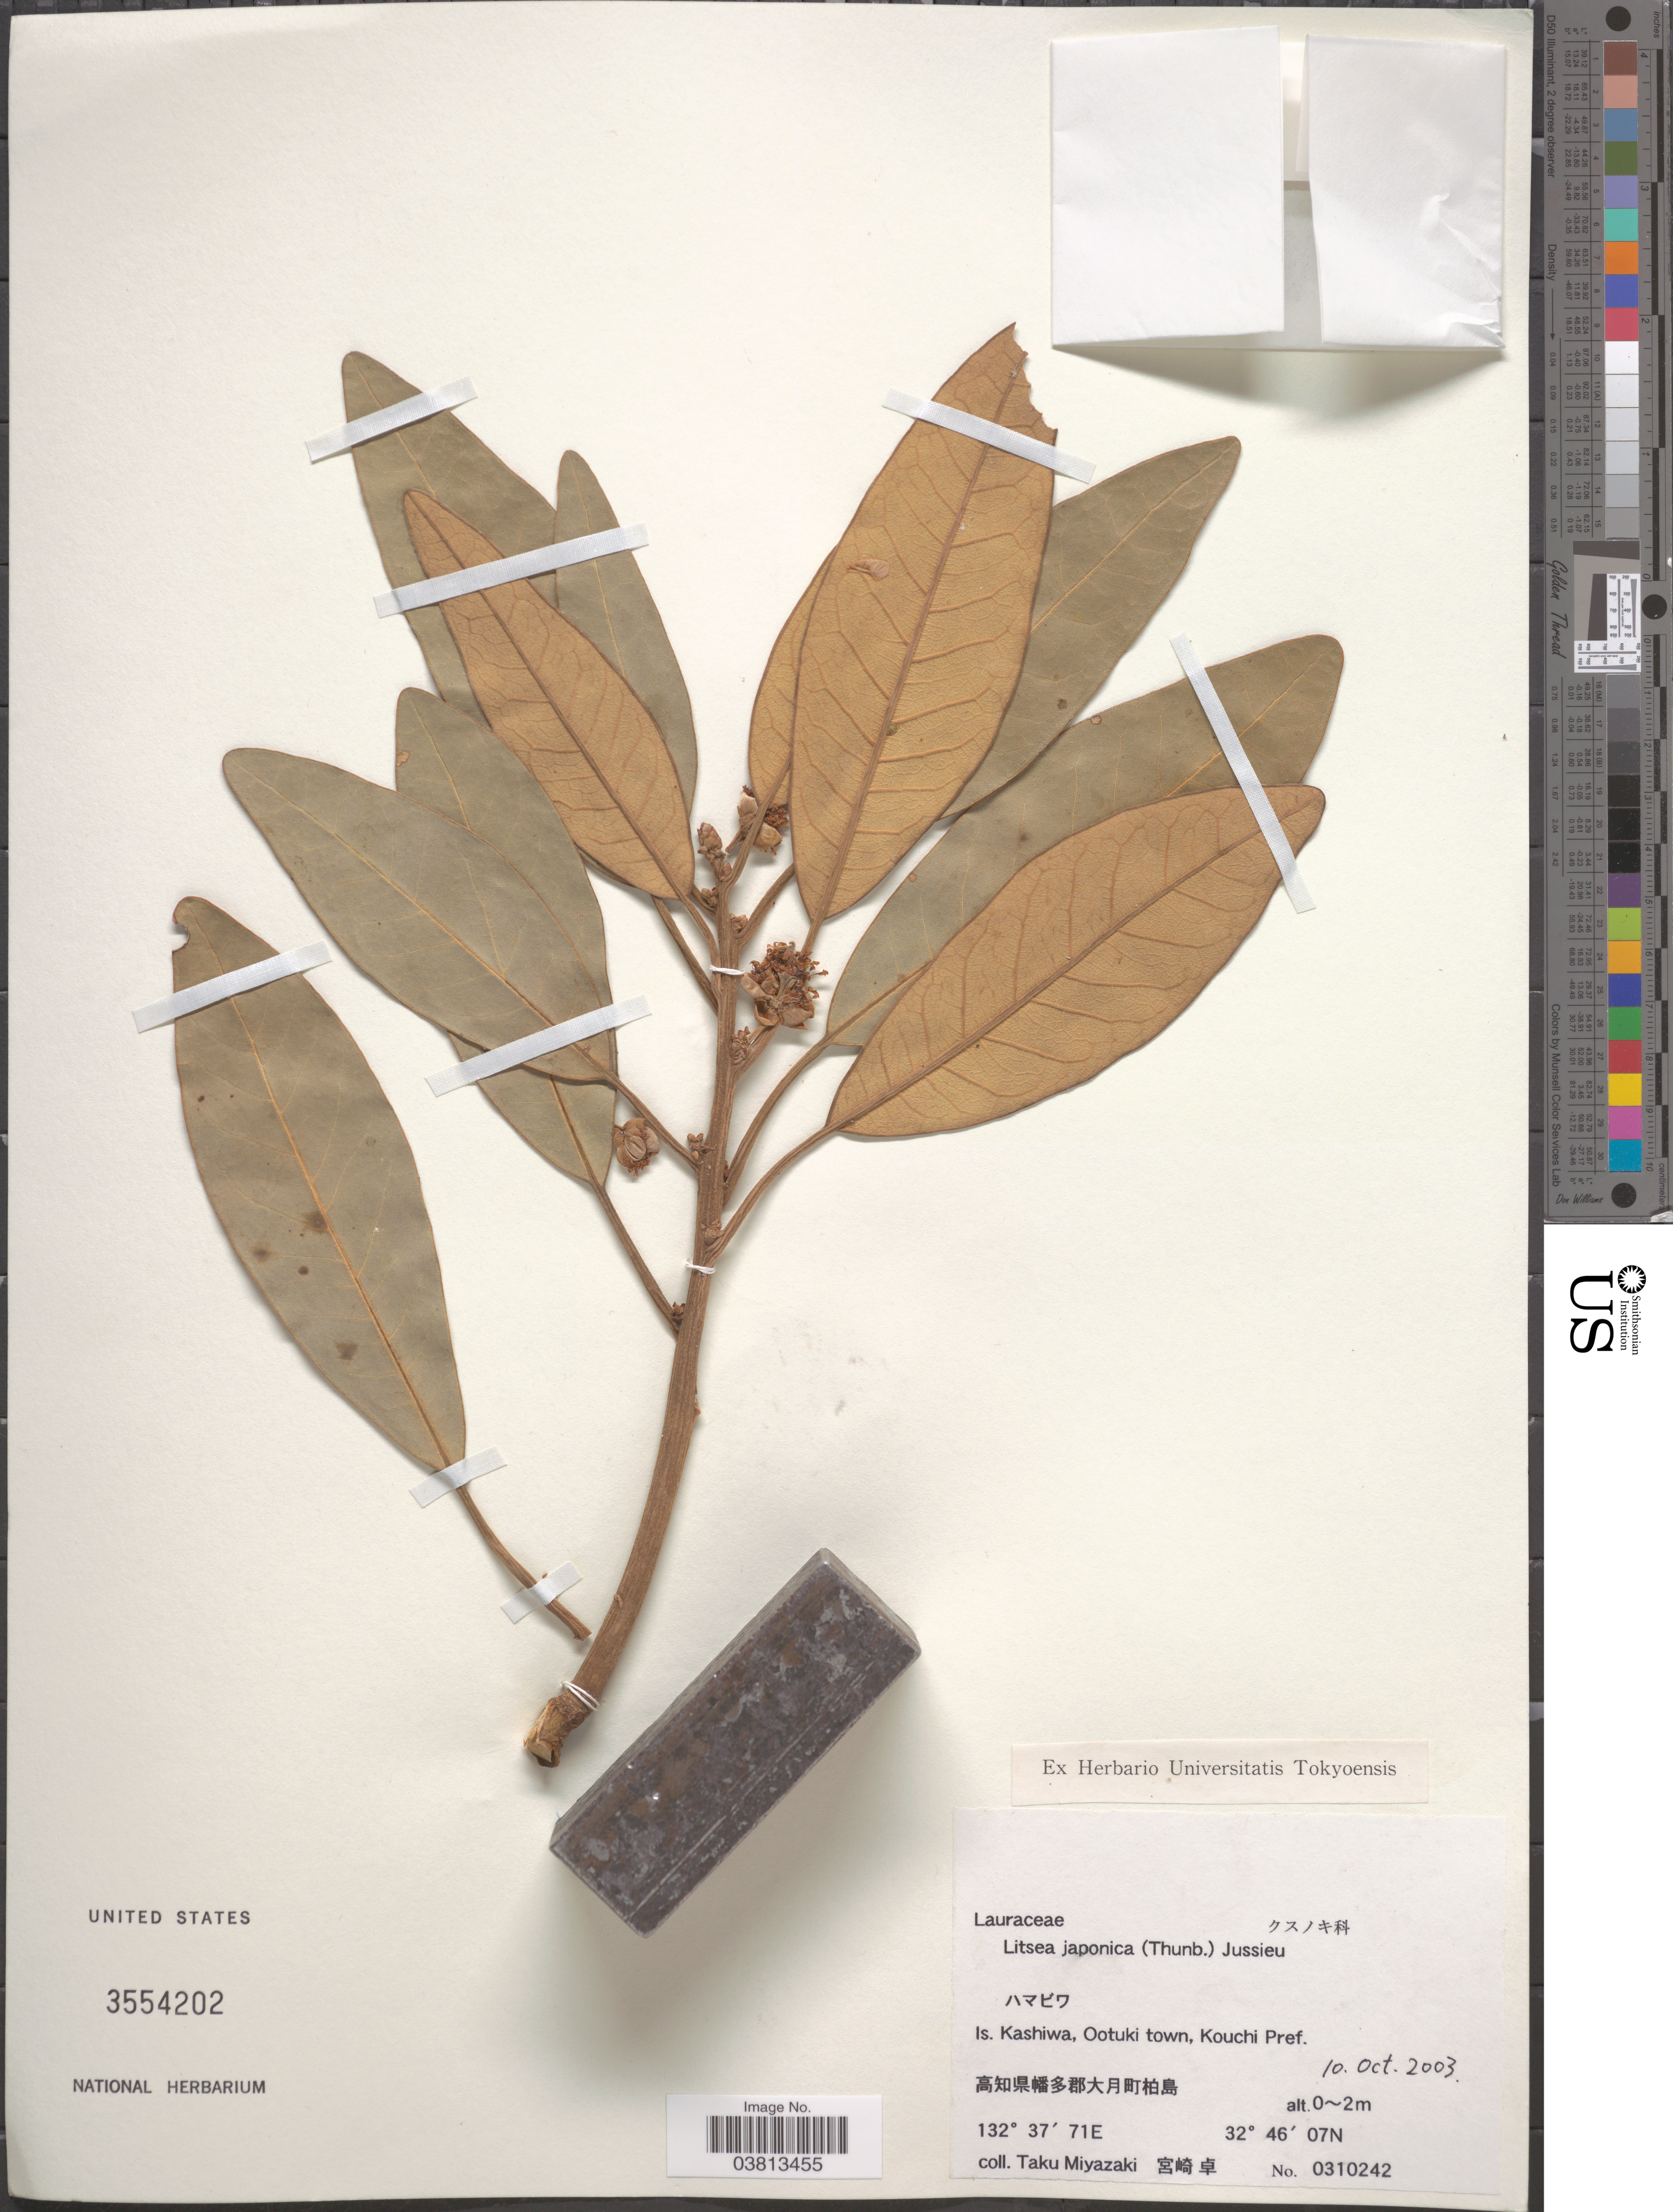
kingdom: Plantae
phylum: Tracheophyta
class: Magnoliopsida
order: Laurales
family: Lauraceae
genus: Litsea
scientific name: Litsea japonica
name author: (Thunb.) Juss.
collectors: T. Miyazaki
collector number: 0310242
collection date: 2003-10-10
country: Japan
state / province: Koti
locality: Is. Kashiwa, Ootuki town, Kouchi Pref.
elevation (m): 0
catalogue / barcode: US 3554202